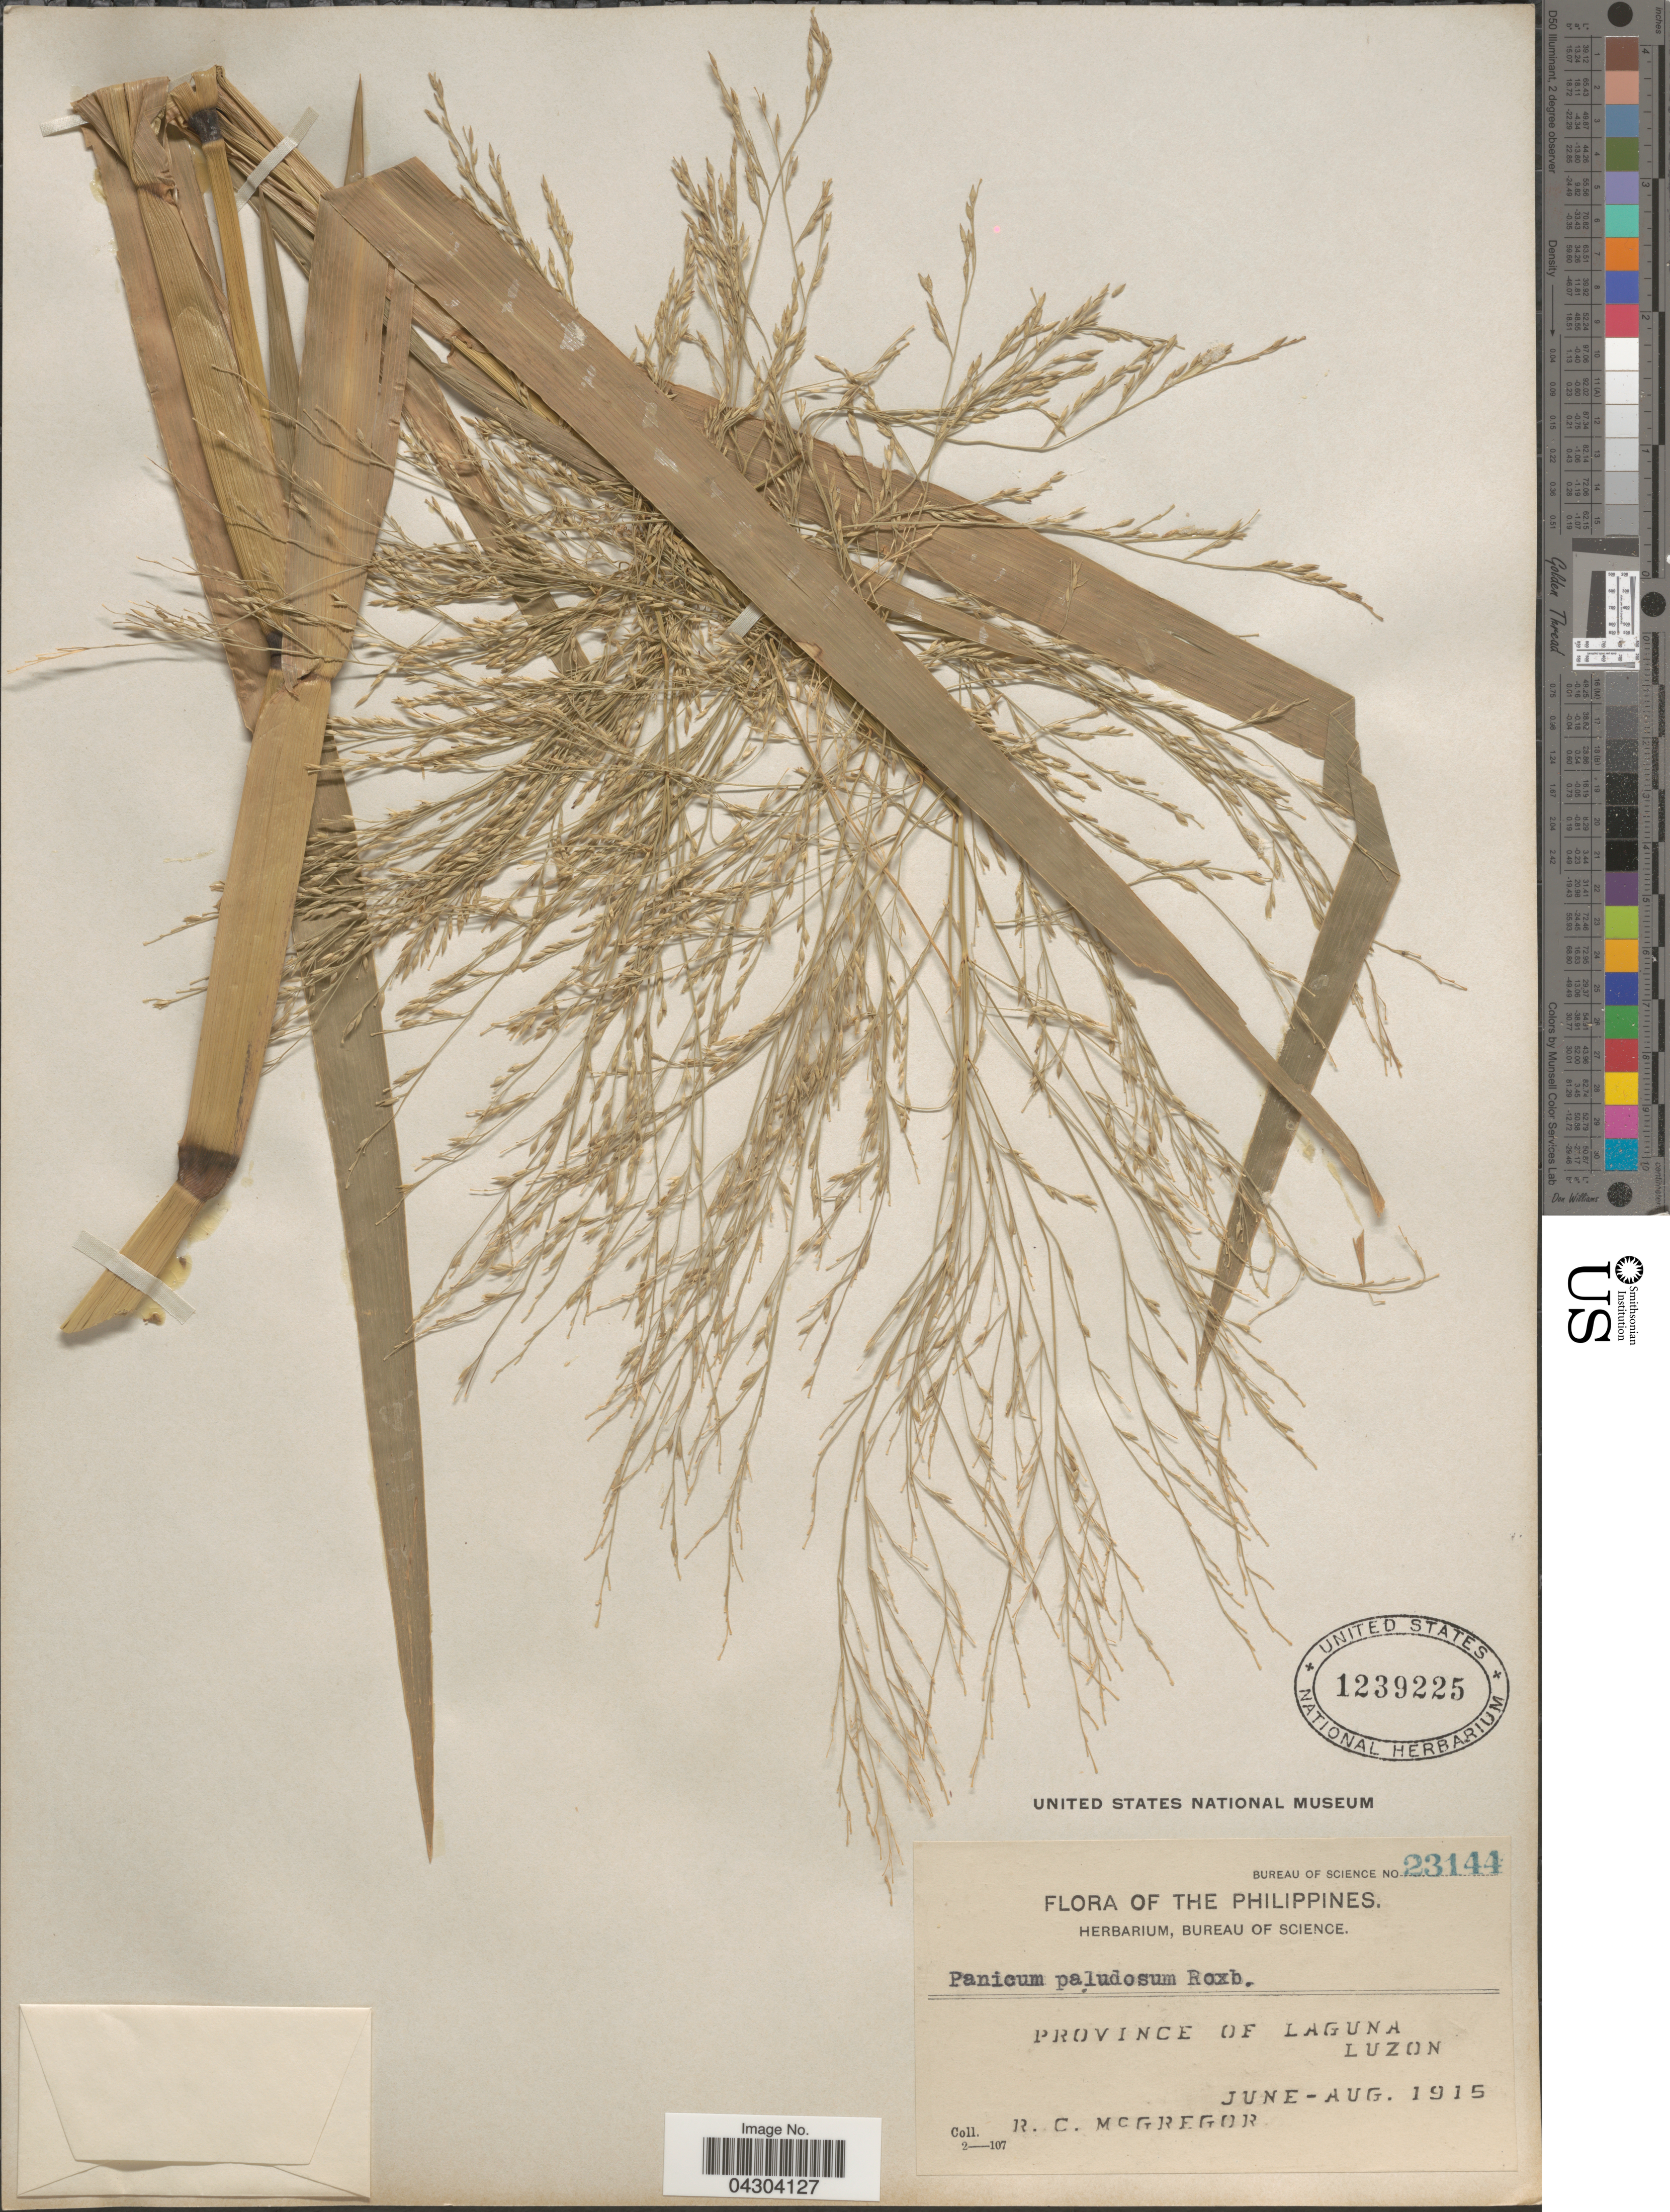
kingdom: Plantae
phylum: Tracheophyta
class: Liliopsida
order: Poales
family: Poaceae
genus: Panicum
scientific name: Panicum paludosum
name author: Roxb.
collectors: R. C. McGregor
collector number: Bureau of Science 23144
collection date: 1915-06/1915-08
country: Philippines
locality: Province of Laguna. Luzon.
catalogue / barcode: US 1239225